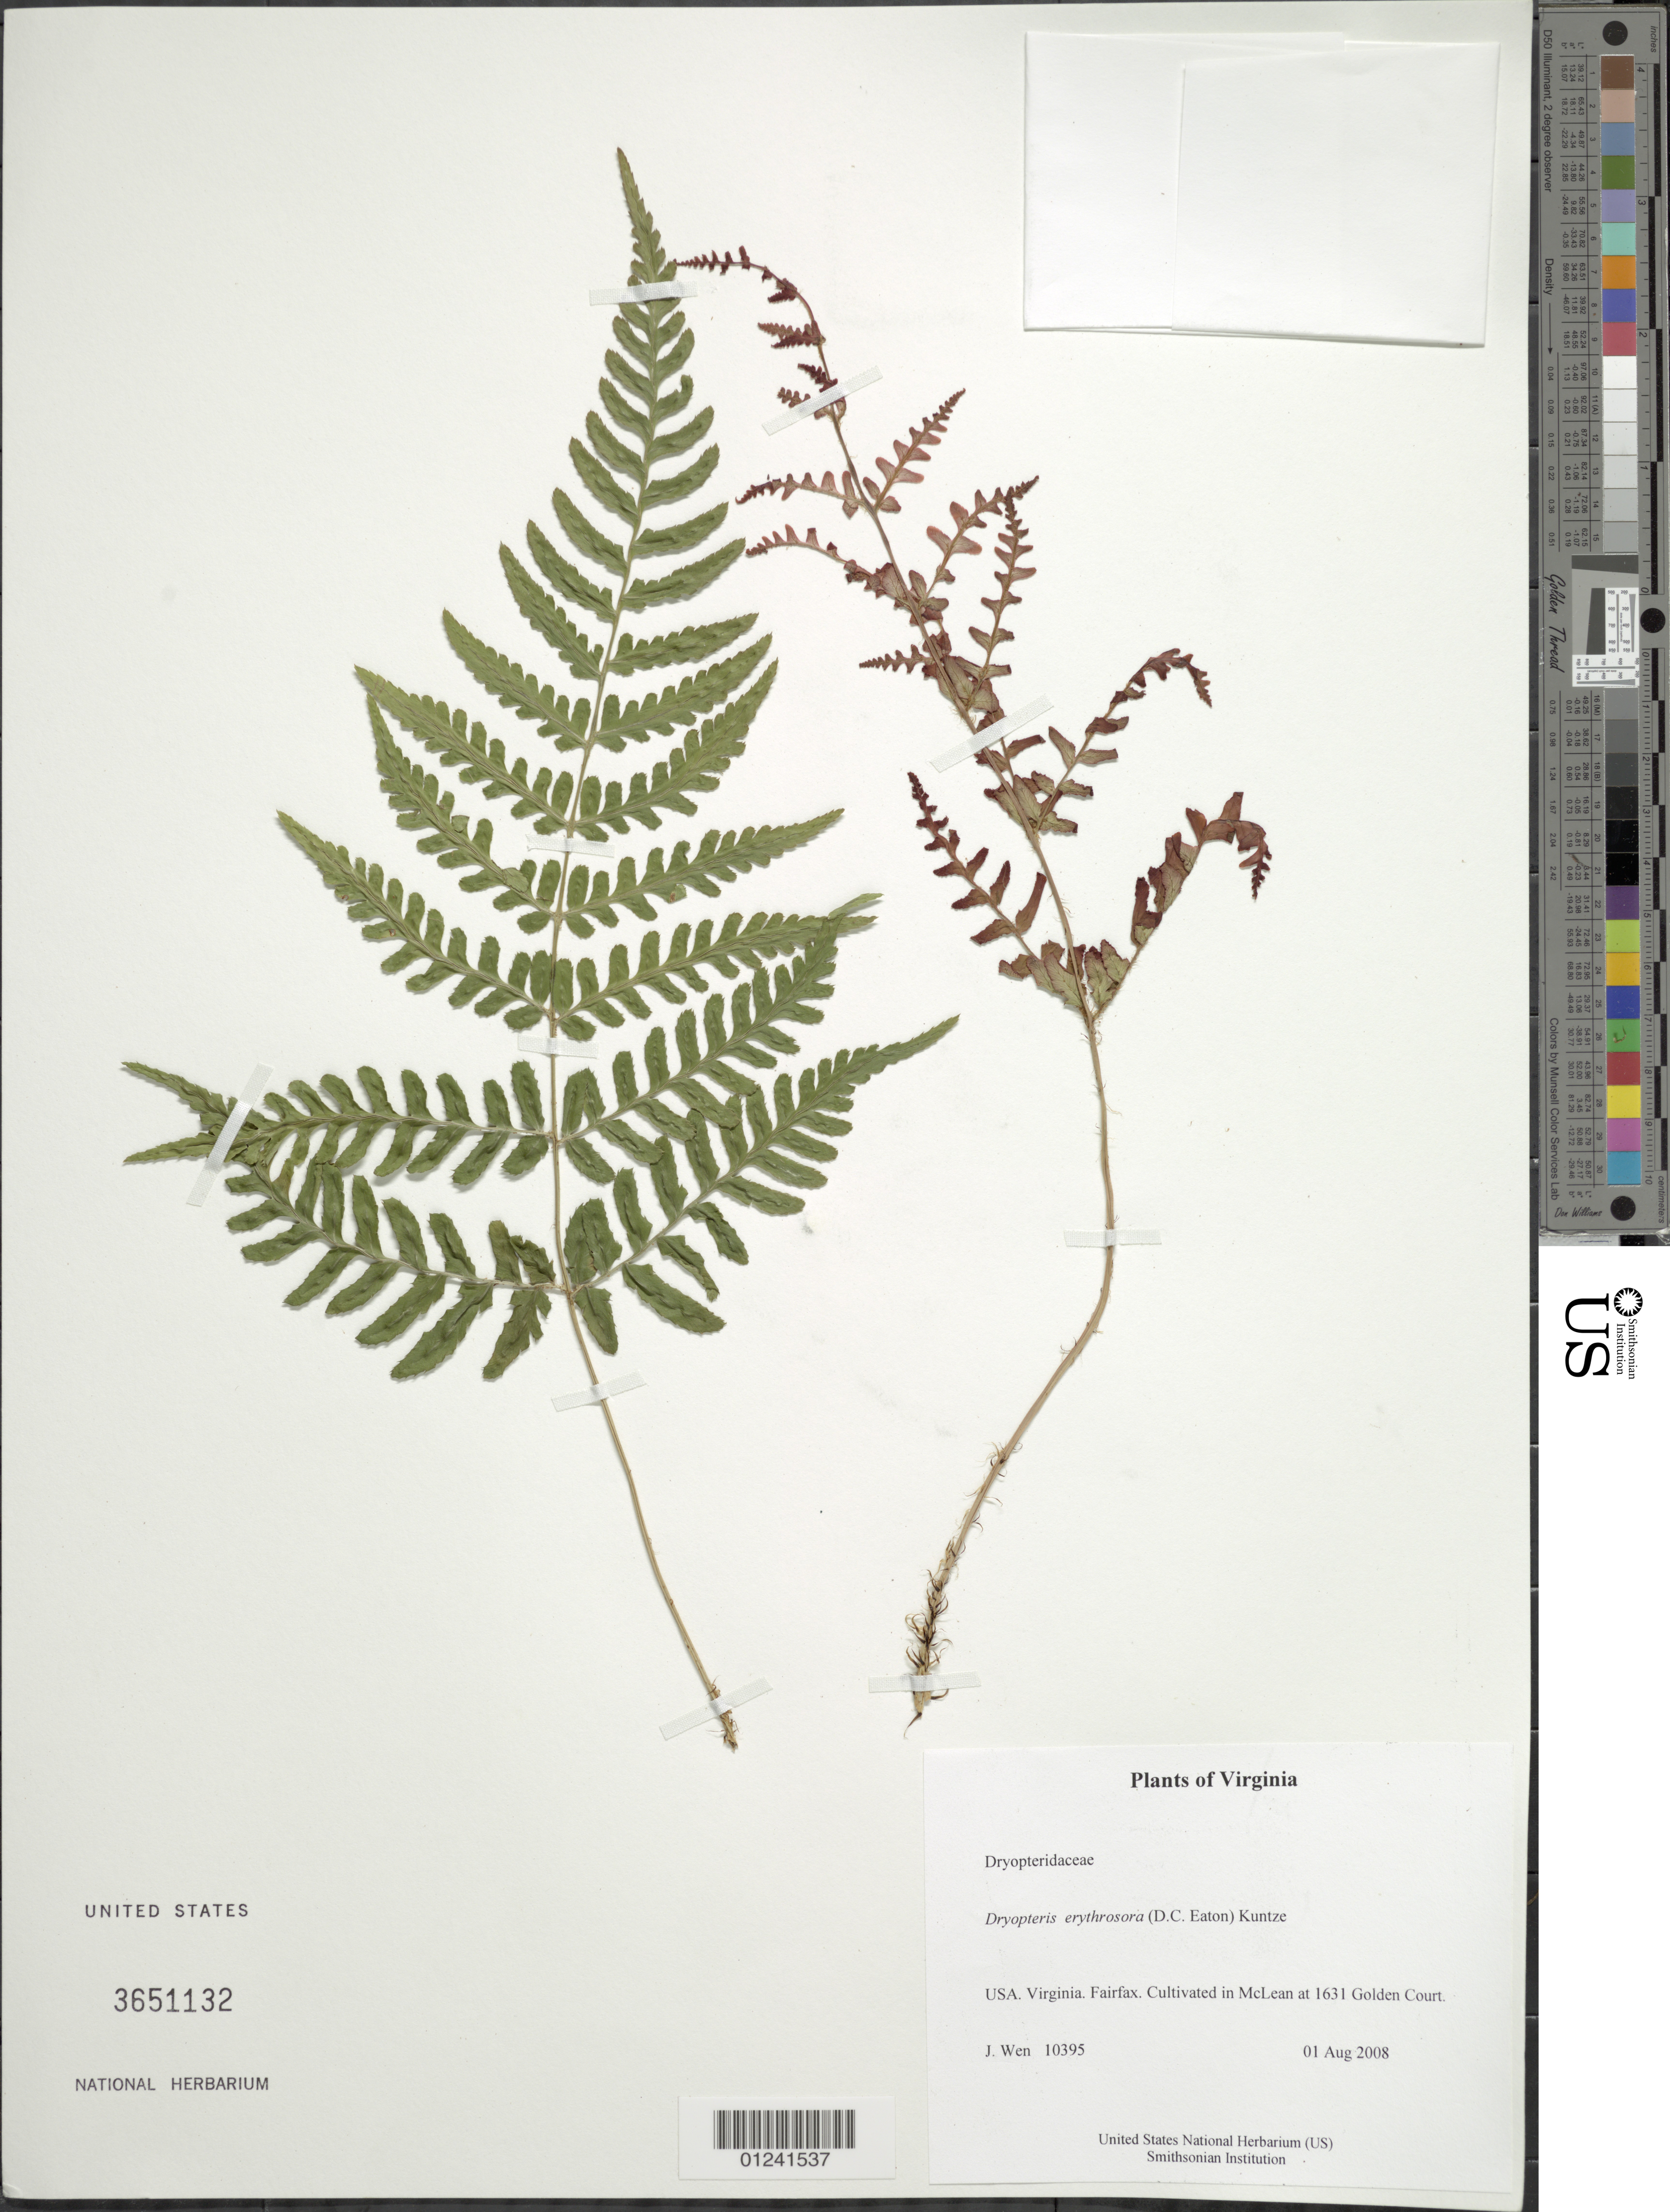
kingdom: Plantae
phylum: Tracheophyta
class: Polypodiopsida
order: Polypodiales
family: Dryopteridaceae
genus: Dryopteris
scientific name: Dryopteris erythrosora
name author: (D.C. Eaton) Kuntze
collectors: J. Wen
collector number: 10395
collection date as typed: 01 Aug 2008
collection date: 2008-08-01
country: United States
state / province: Virginia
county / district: Fairfax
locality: Cultivated in McLean at 1631 Golden Court.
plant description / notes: DNA voucher.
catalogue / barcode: US 3651132